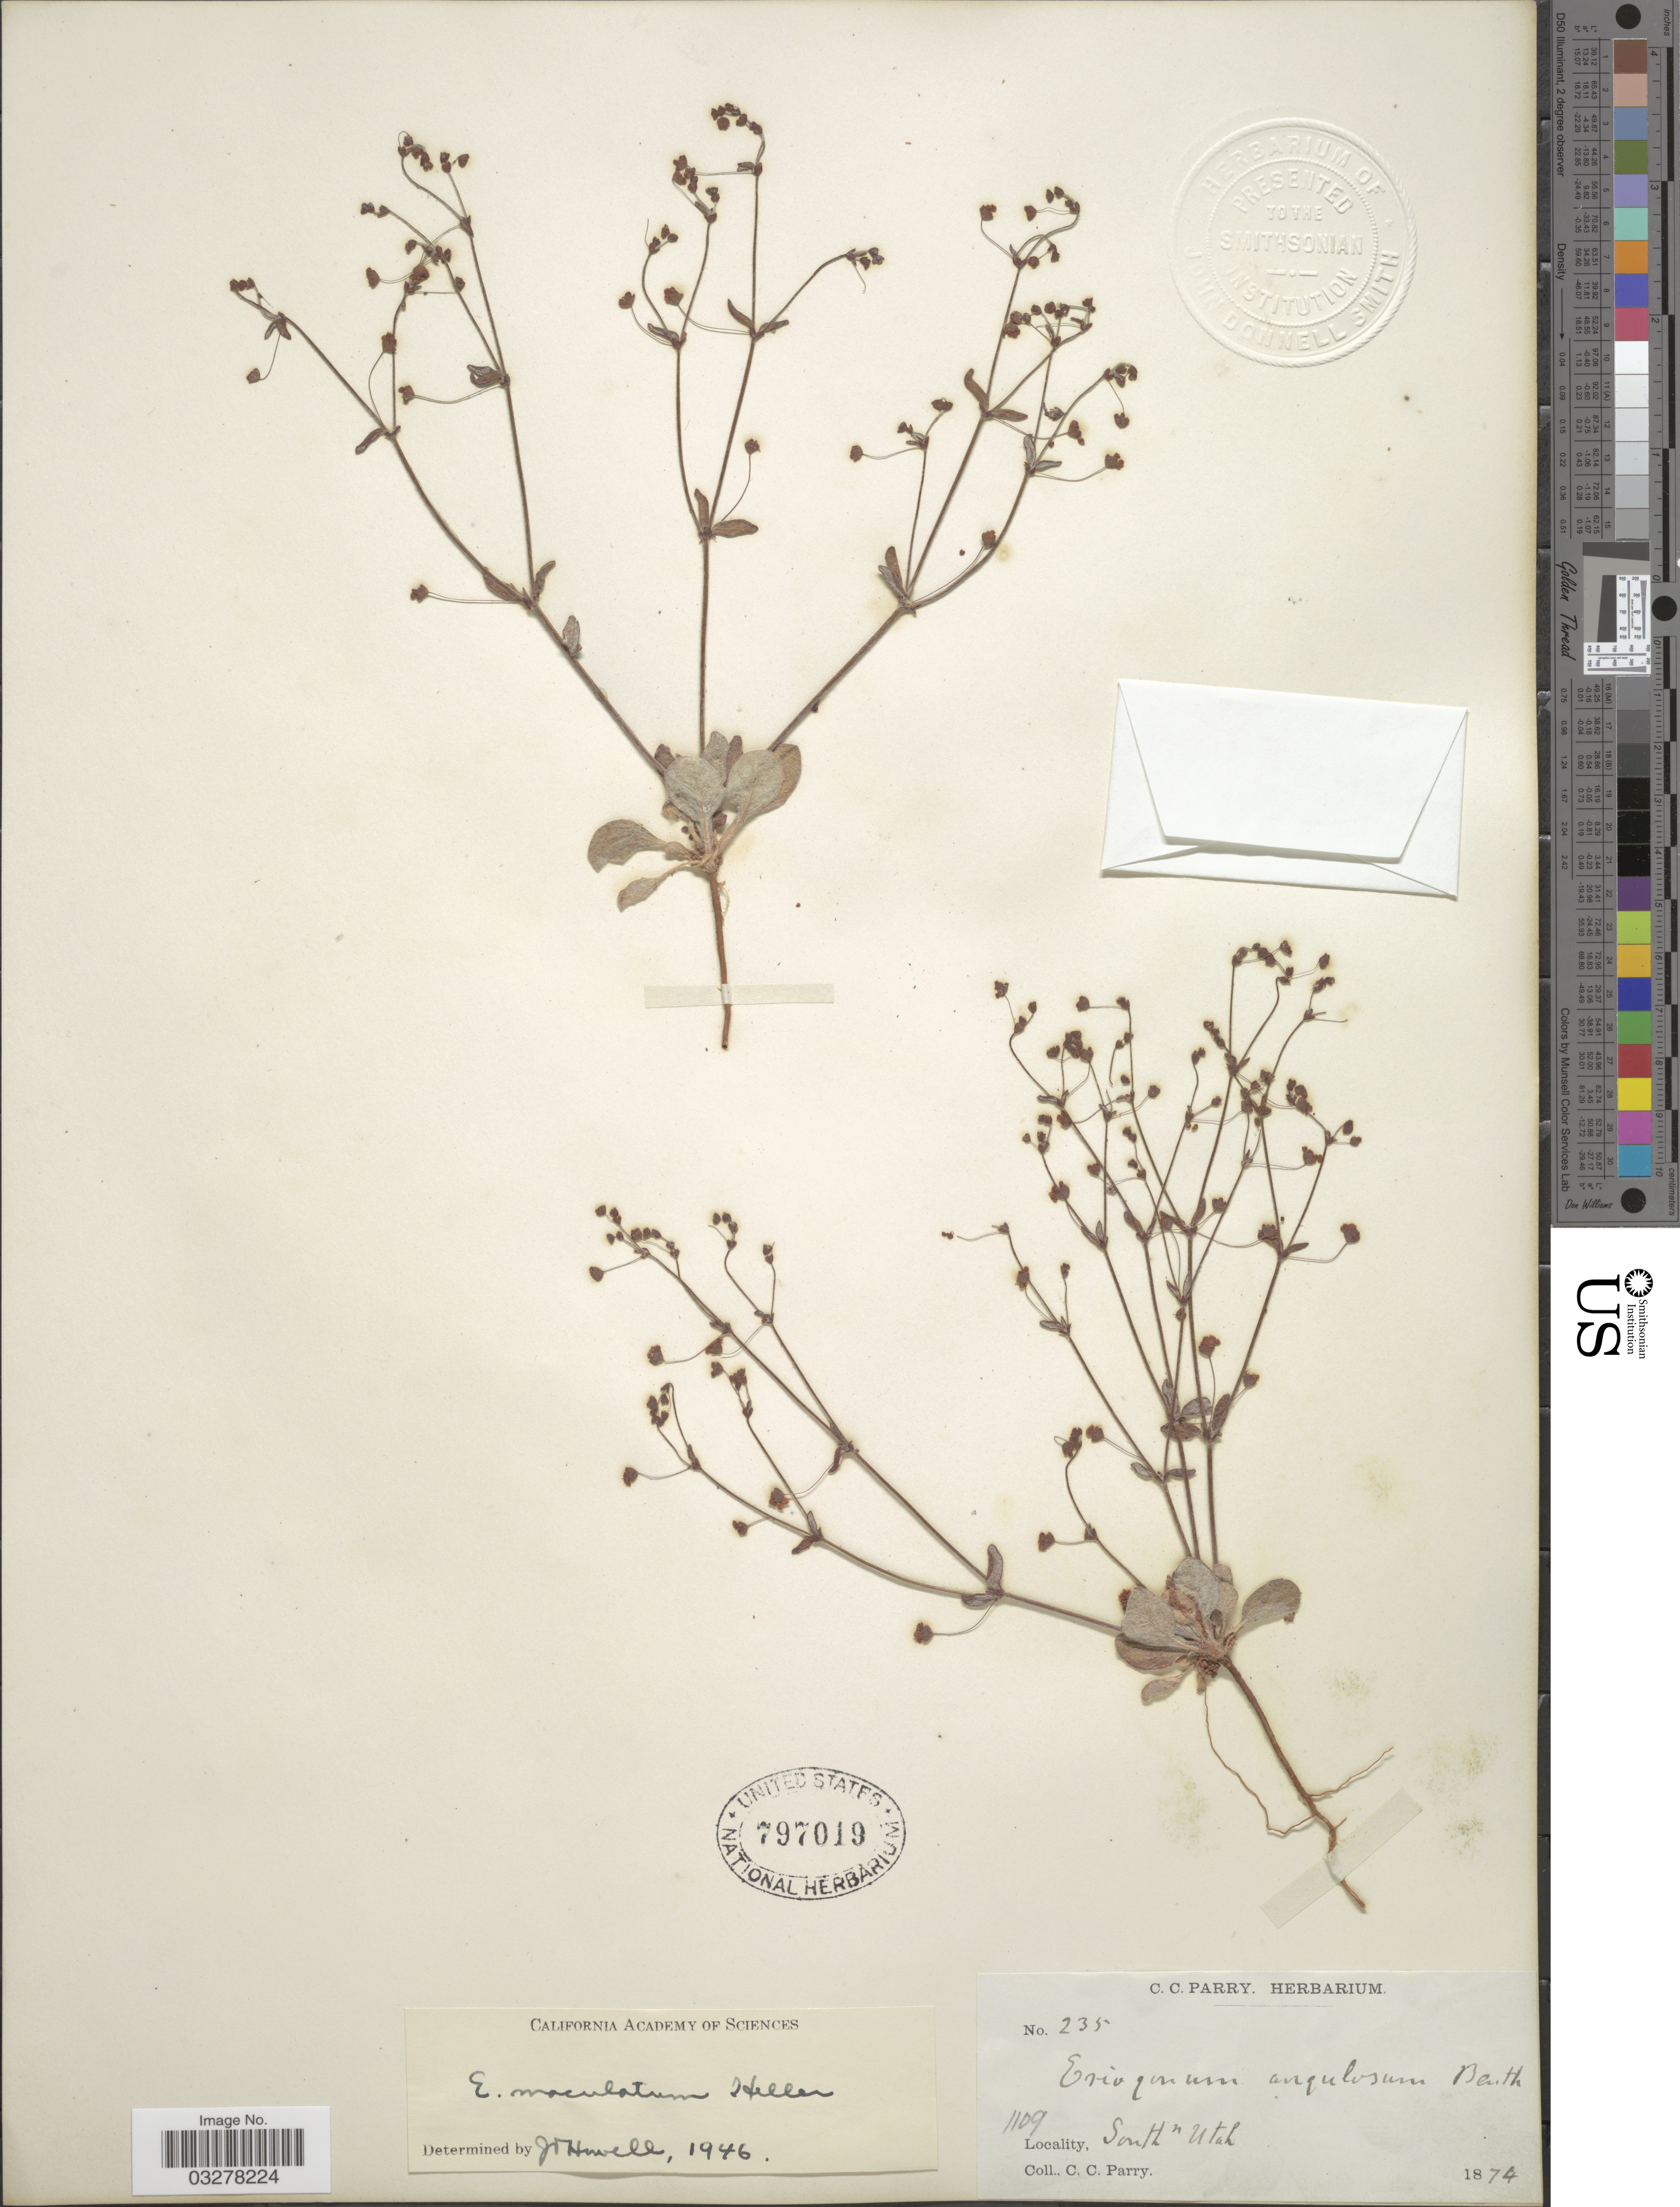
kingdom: Plantae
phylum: Tracheophyta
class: Magnoliopsida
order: Caryophyllales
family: Polygonaceae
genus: Eriogonum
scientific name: Eriogonum maculatum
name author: A. Heller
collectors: C. C. Parry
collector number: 235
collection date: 1874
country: United States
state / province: Utah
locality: South Utah.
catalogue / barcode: US 797019